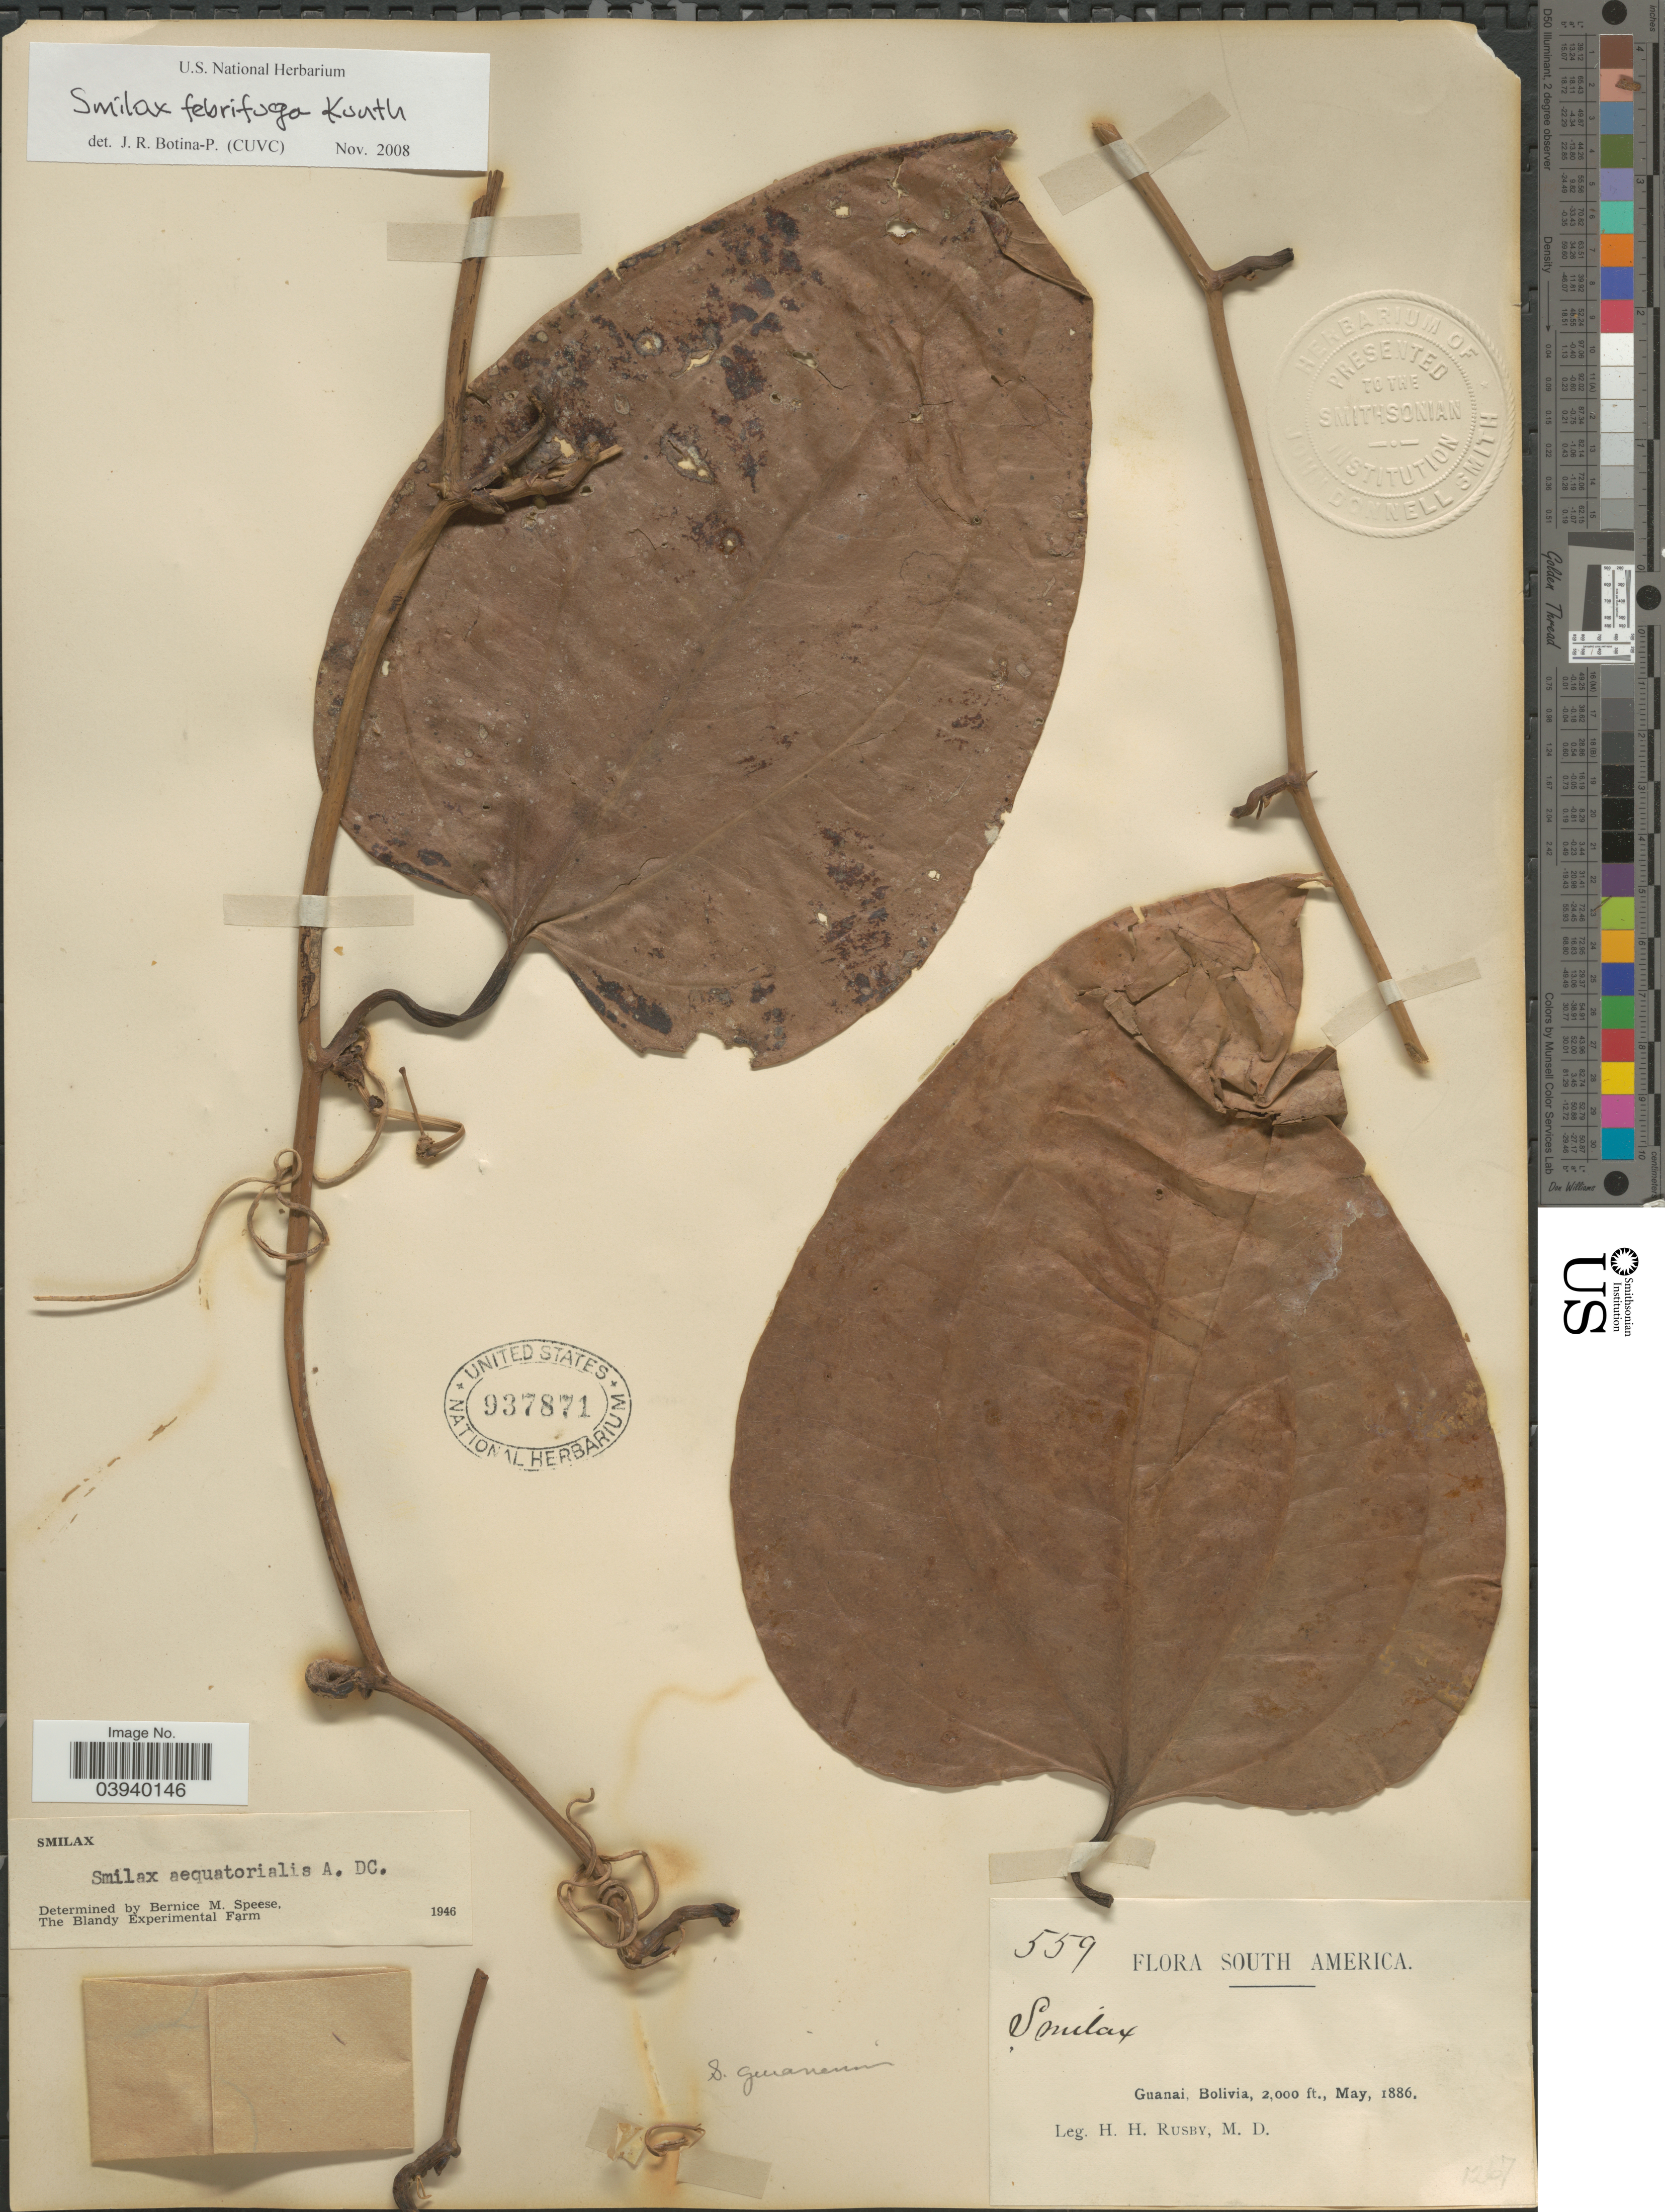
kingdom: Plantae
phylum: Tracheophyta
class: Liliopsida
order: Liliales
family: Smilacaceae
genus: Smilax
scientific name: Smilax febrifuga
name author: Kunth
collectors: H. H. Rusby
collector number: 559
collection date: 1886-05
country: Bolivia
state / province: La Páz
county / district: Larecaja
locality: Guanay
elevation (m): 610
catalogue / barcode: US 937871